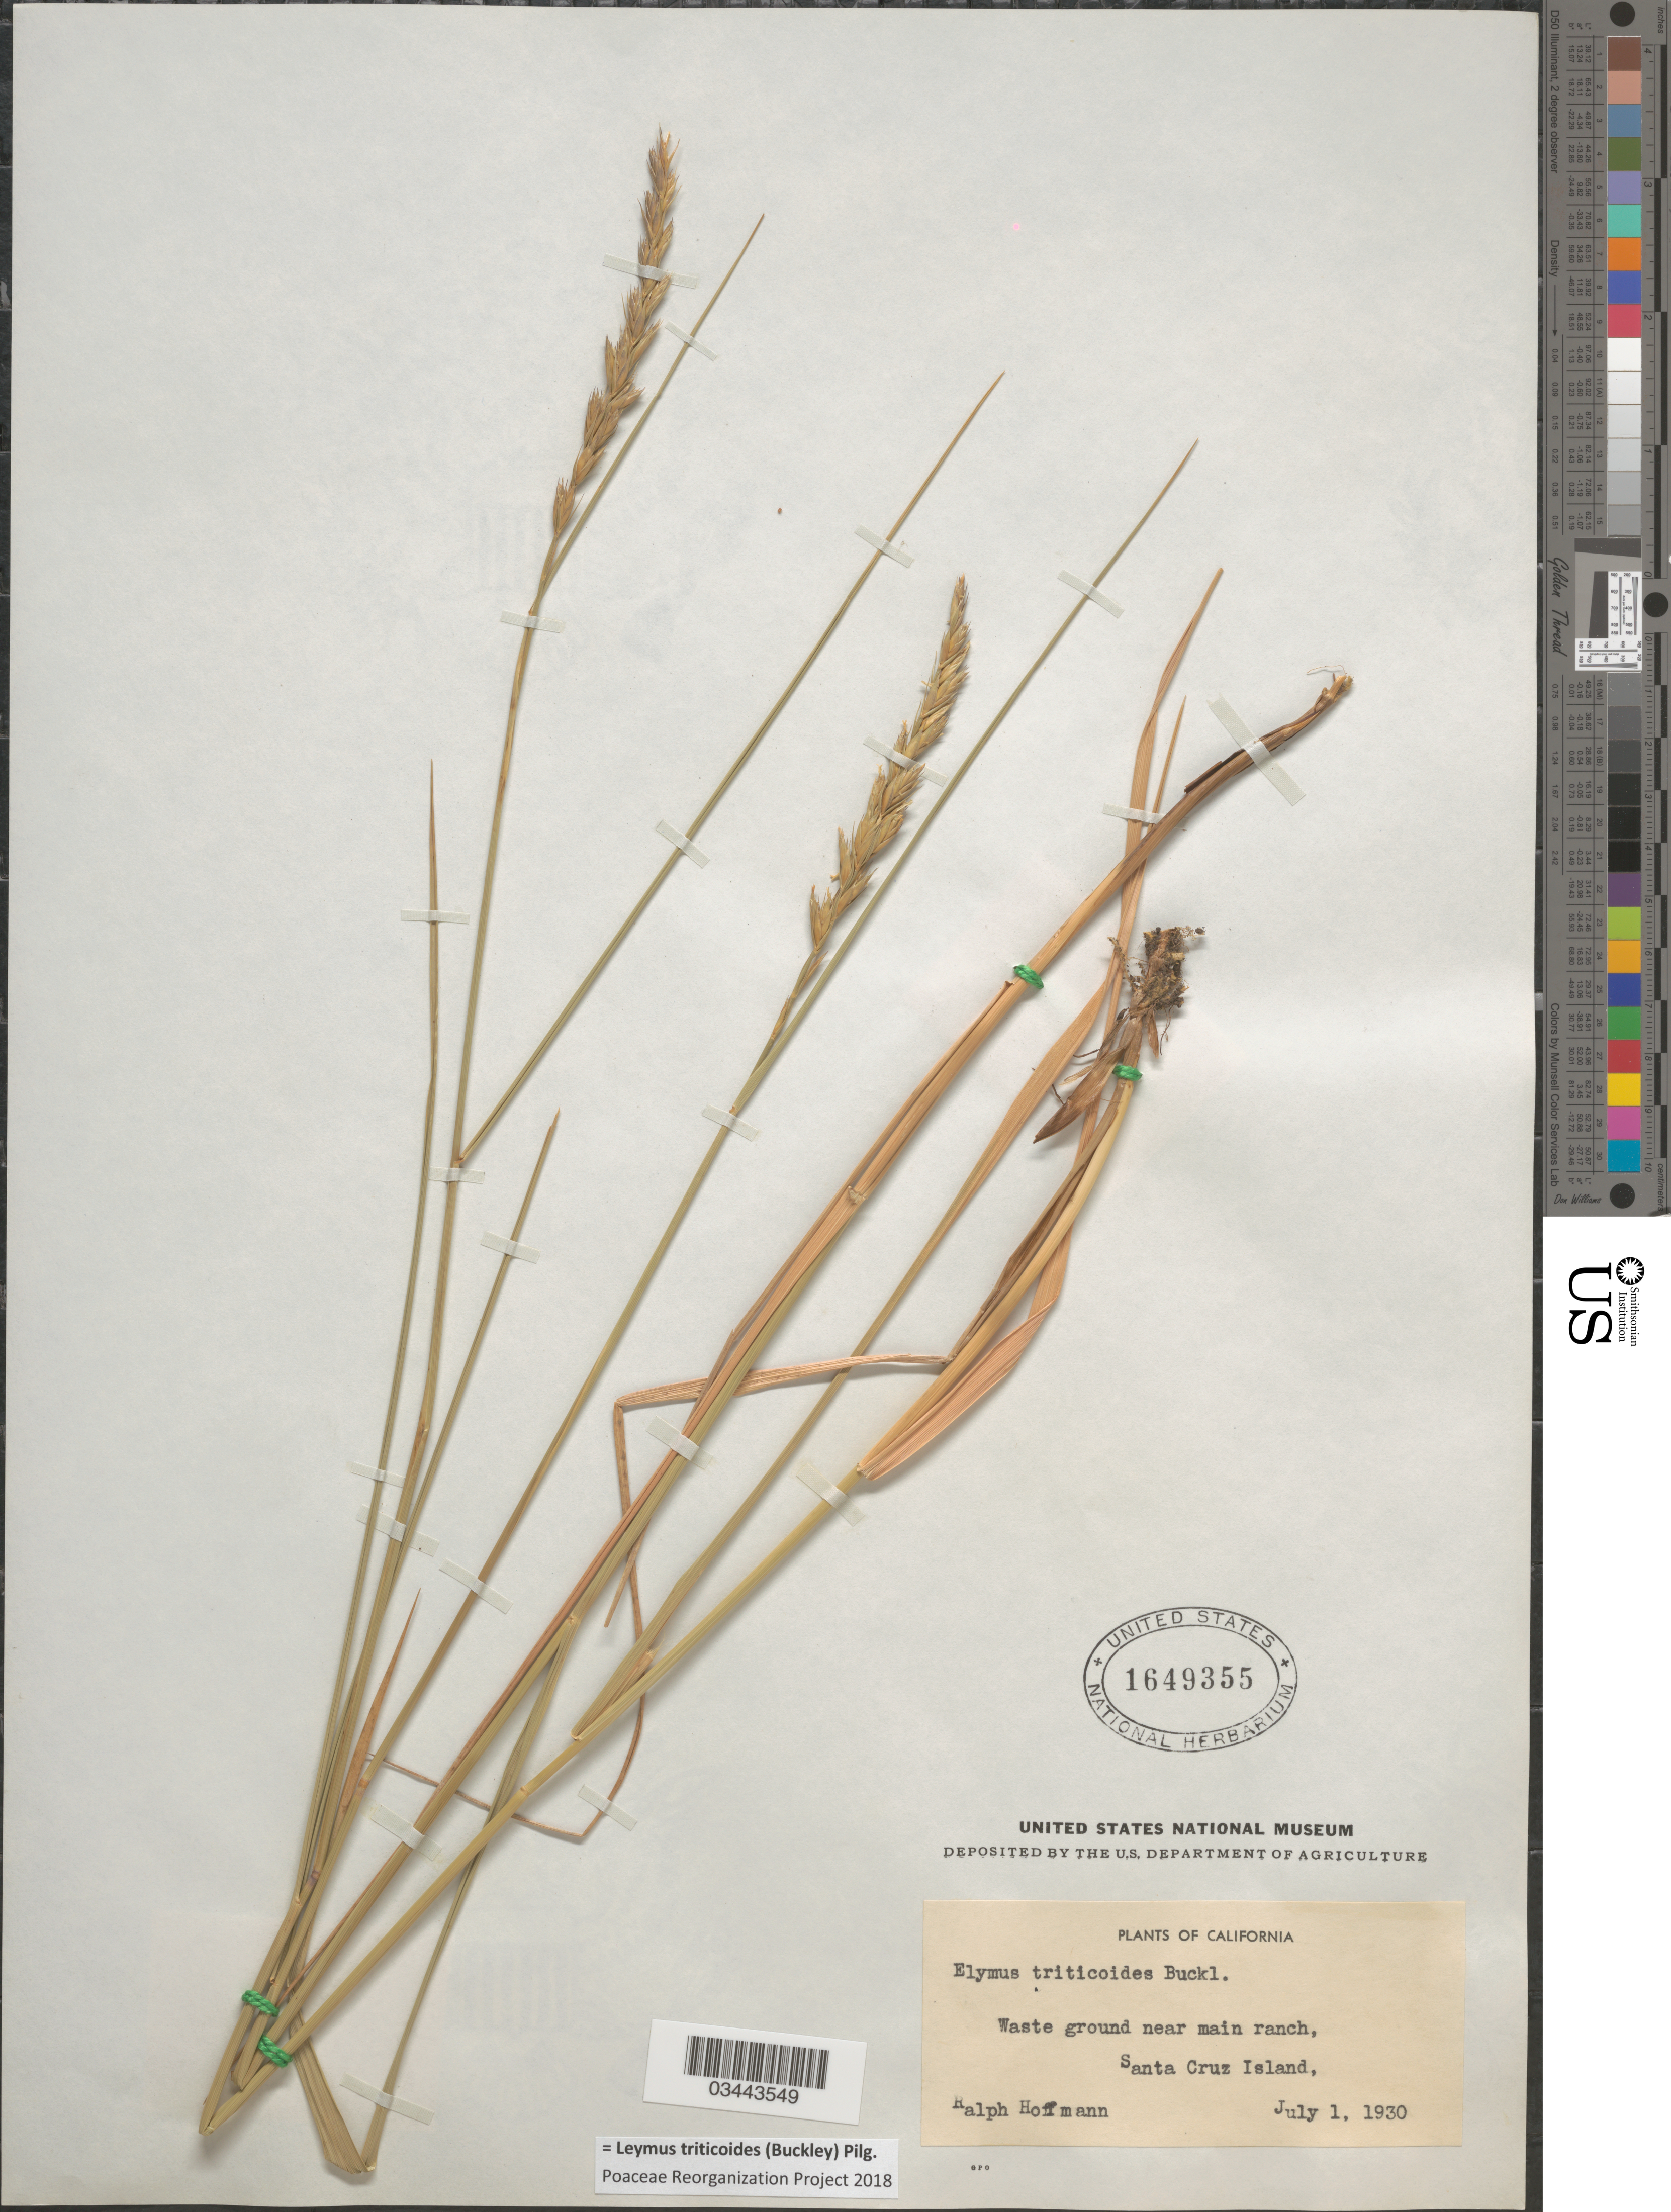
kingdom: Plantae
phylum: Tracheophyta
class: Liliopsida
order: Poales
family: Poaceae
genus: Leymus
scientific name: Leymus triticoides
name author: (Buckley) Pilg.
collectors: R. Hoffmann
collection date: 1930-07-01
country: United States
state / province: California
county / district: Santa Barbara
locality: Waste ground near main ranch, Santa Cruz Island.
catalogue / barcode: US 1649355